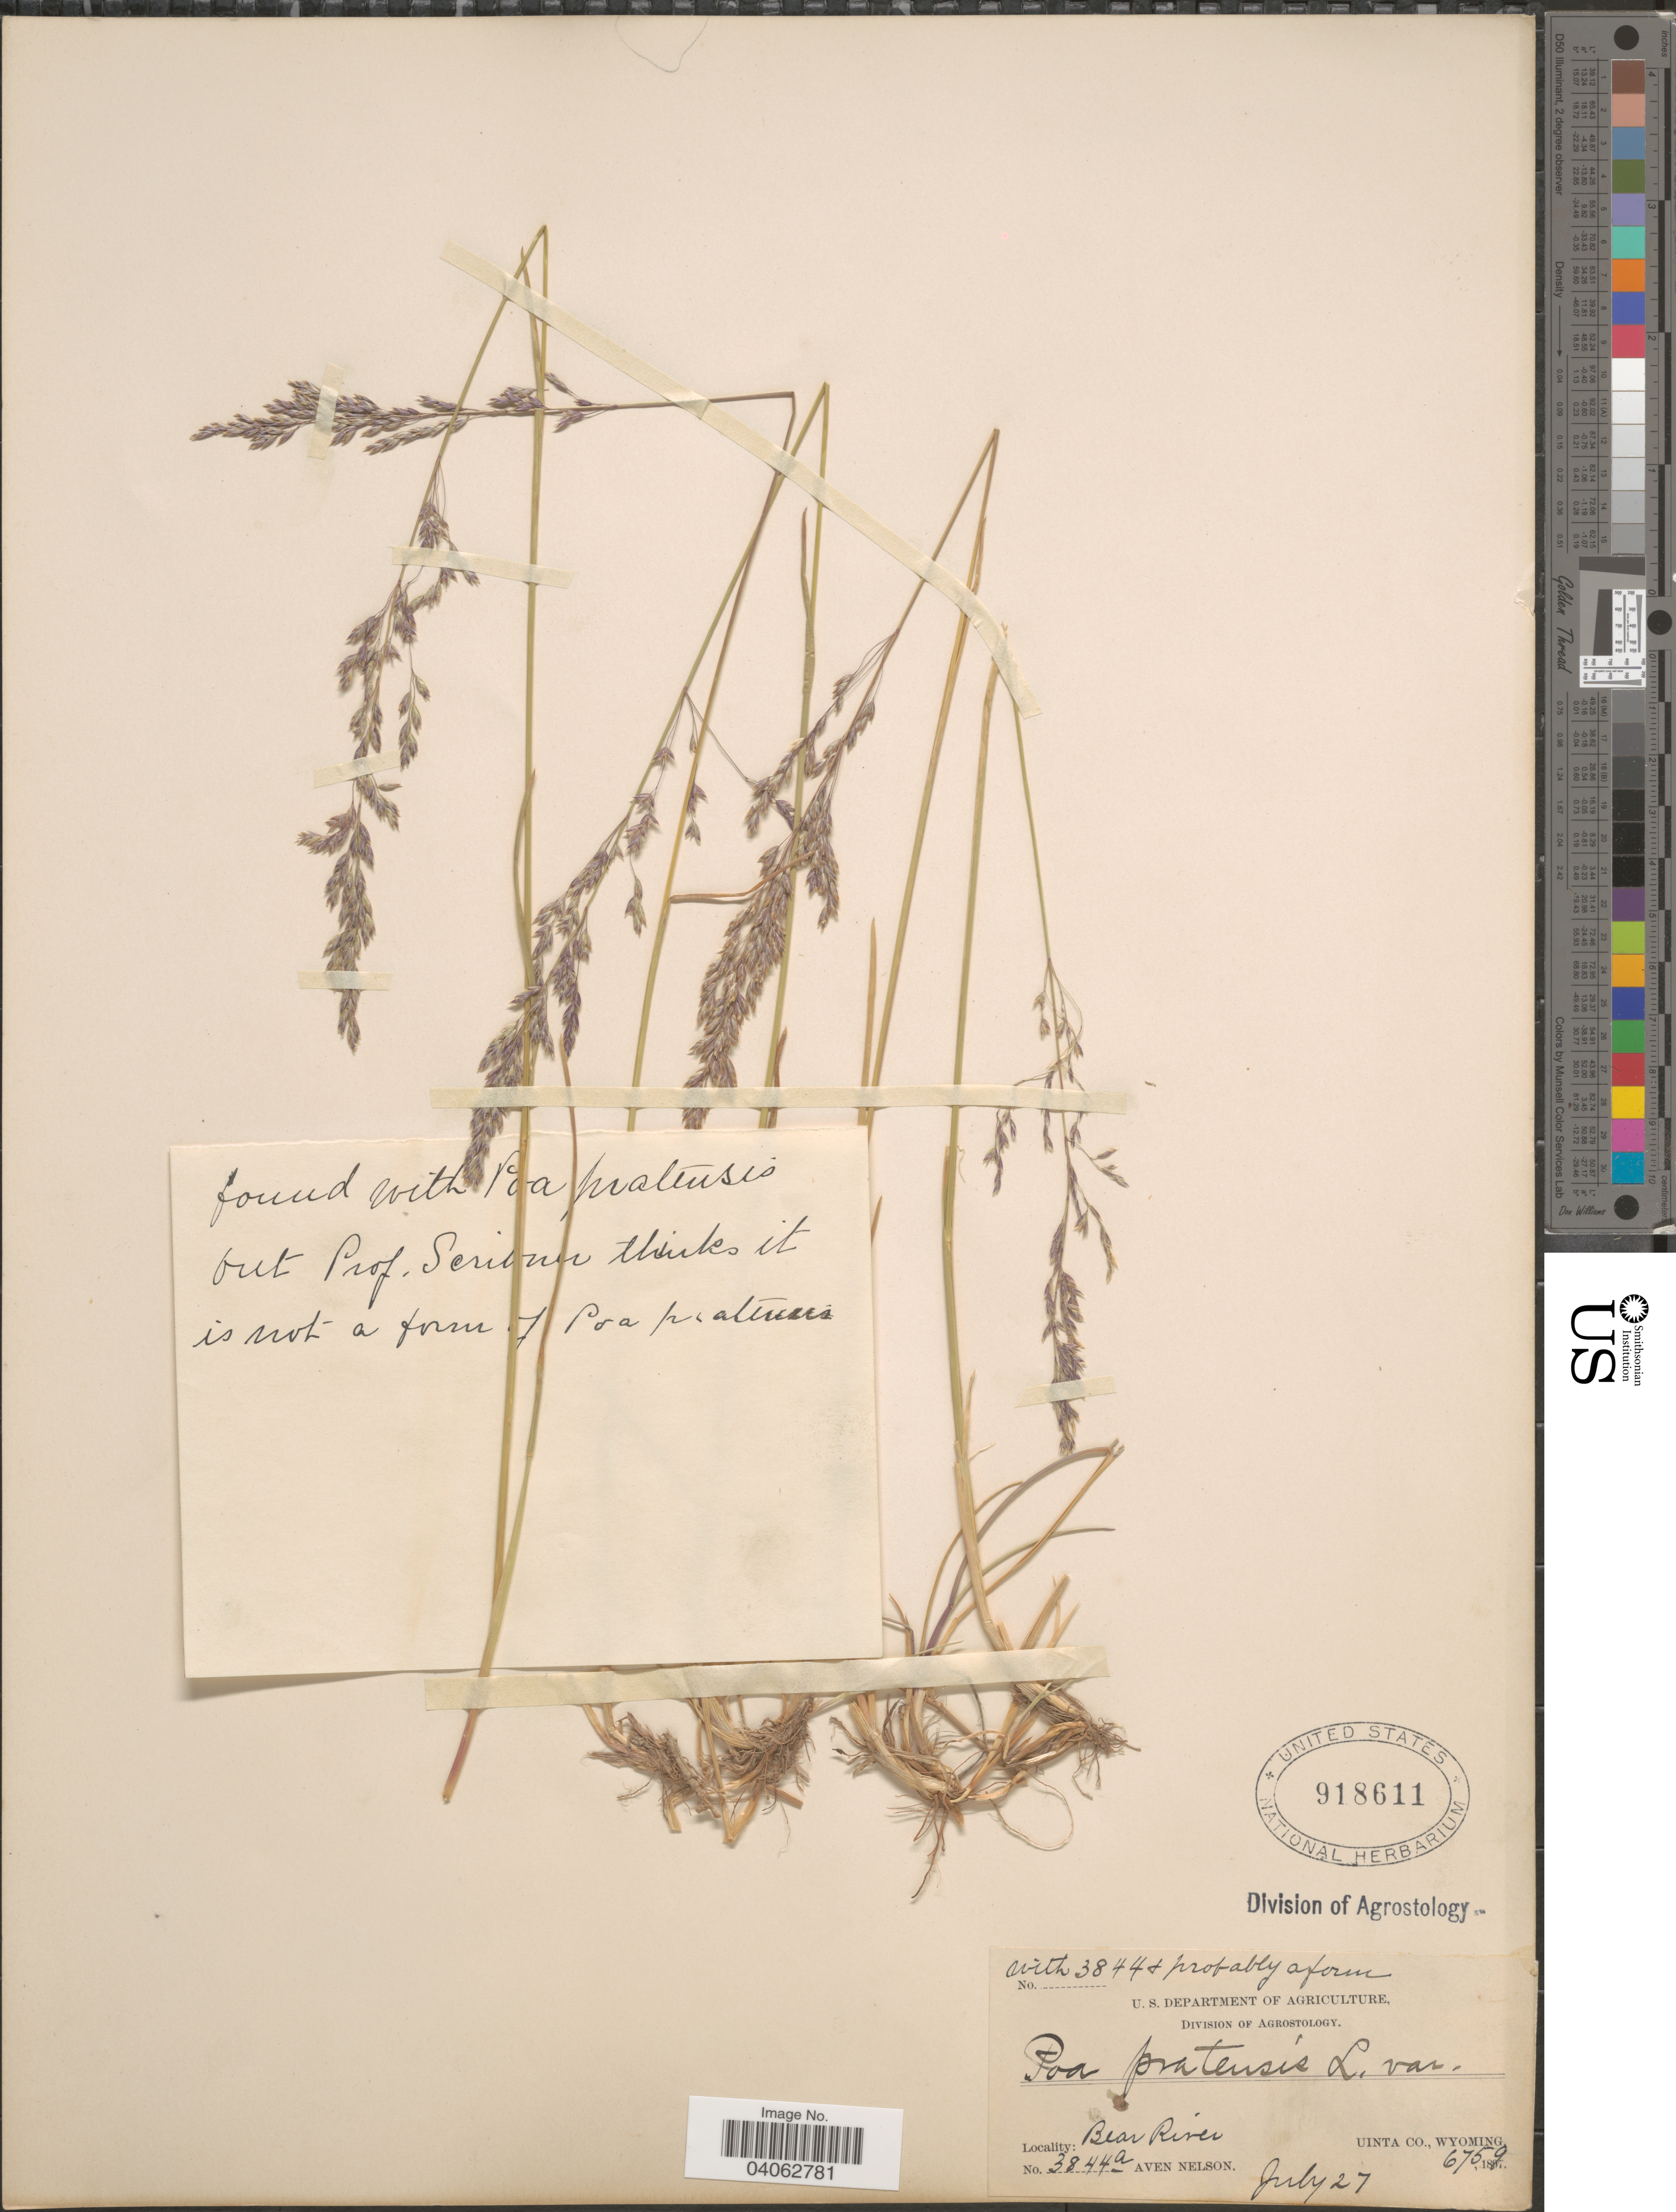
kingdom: Plantae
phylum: Tracheophyta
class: Liliopsida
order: Poales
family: Poaceae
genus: Poa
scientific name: Poa pratensis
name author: L.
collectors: A. Nelson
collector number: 3844a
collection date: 1897-07-27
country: United States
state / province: Wyoming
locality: Bear River. Uinta Co.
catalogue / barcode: US 918611